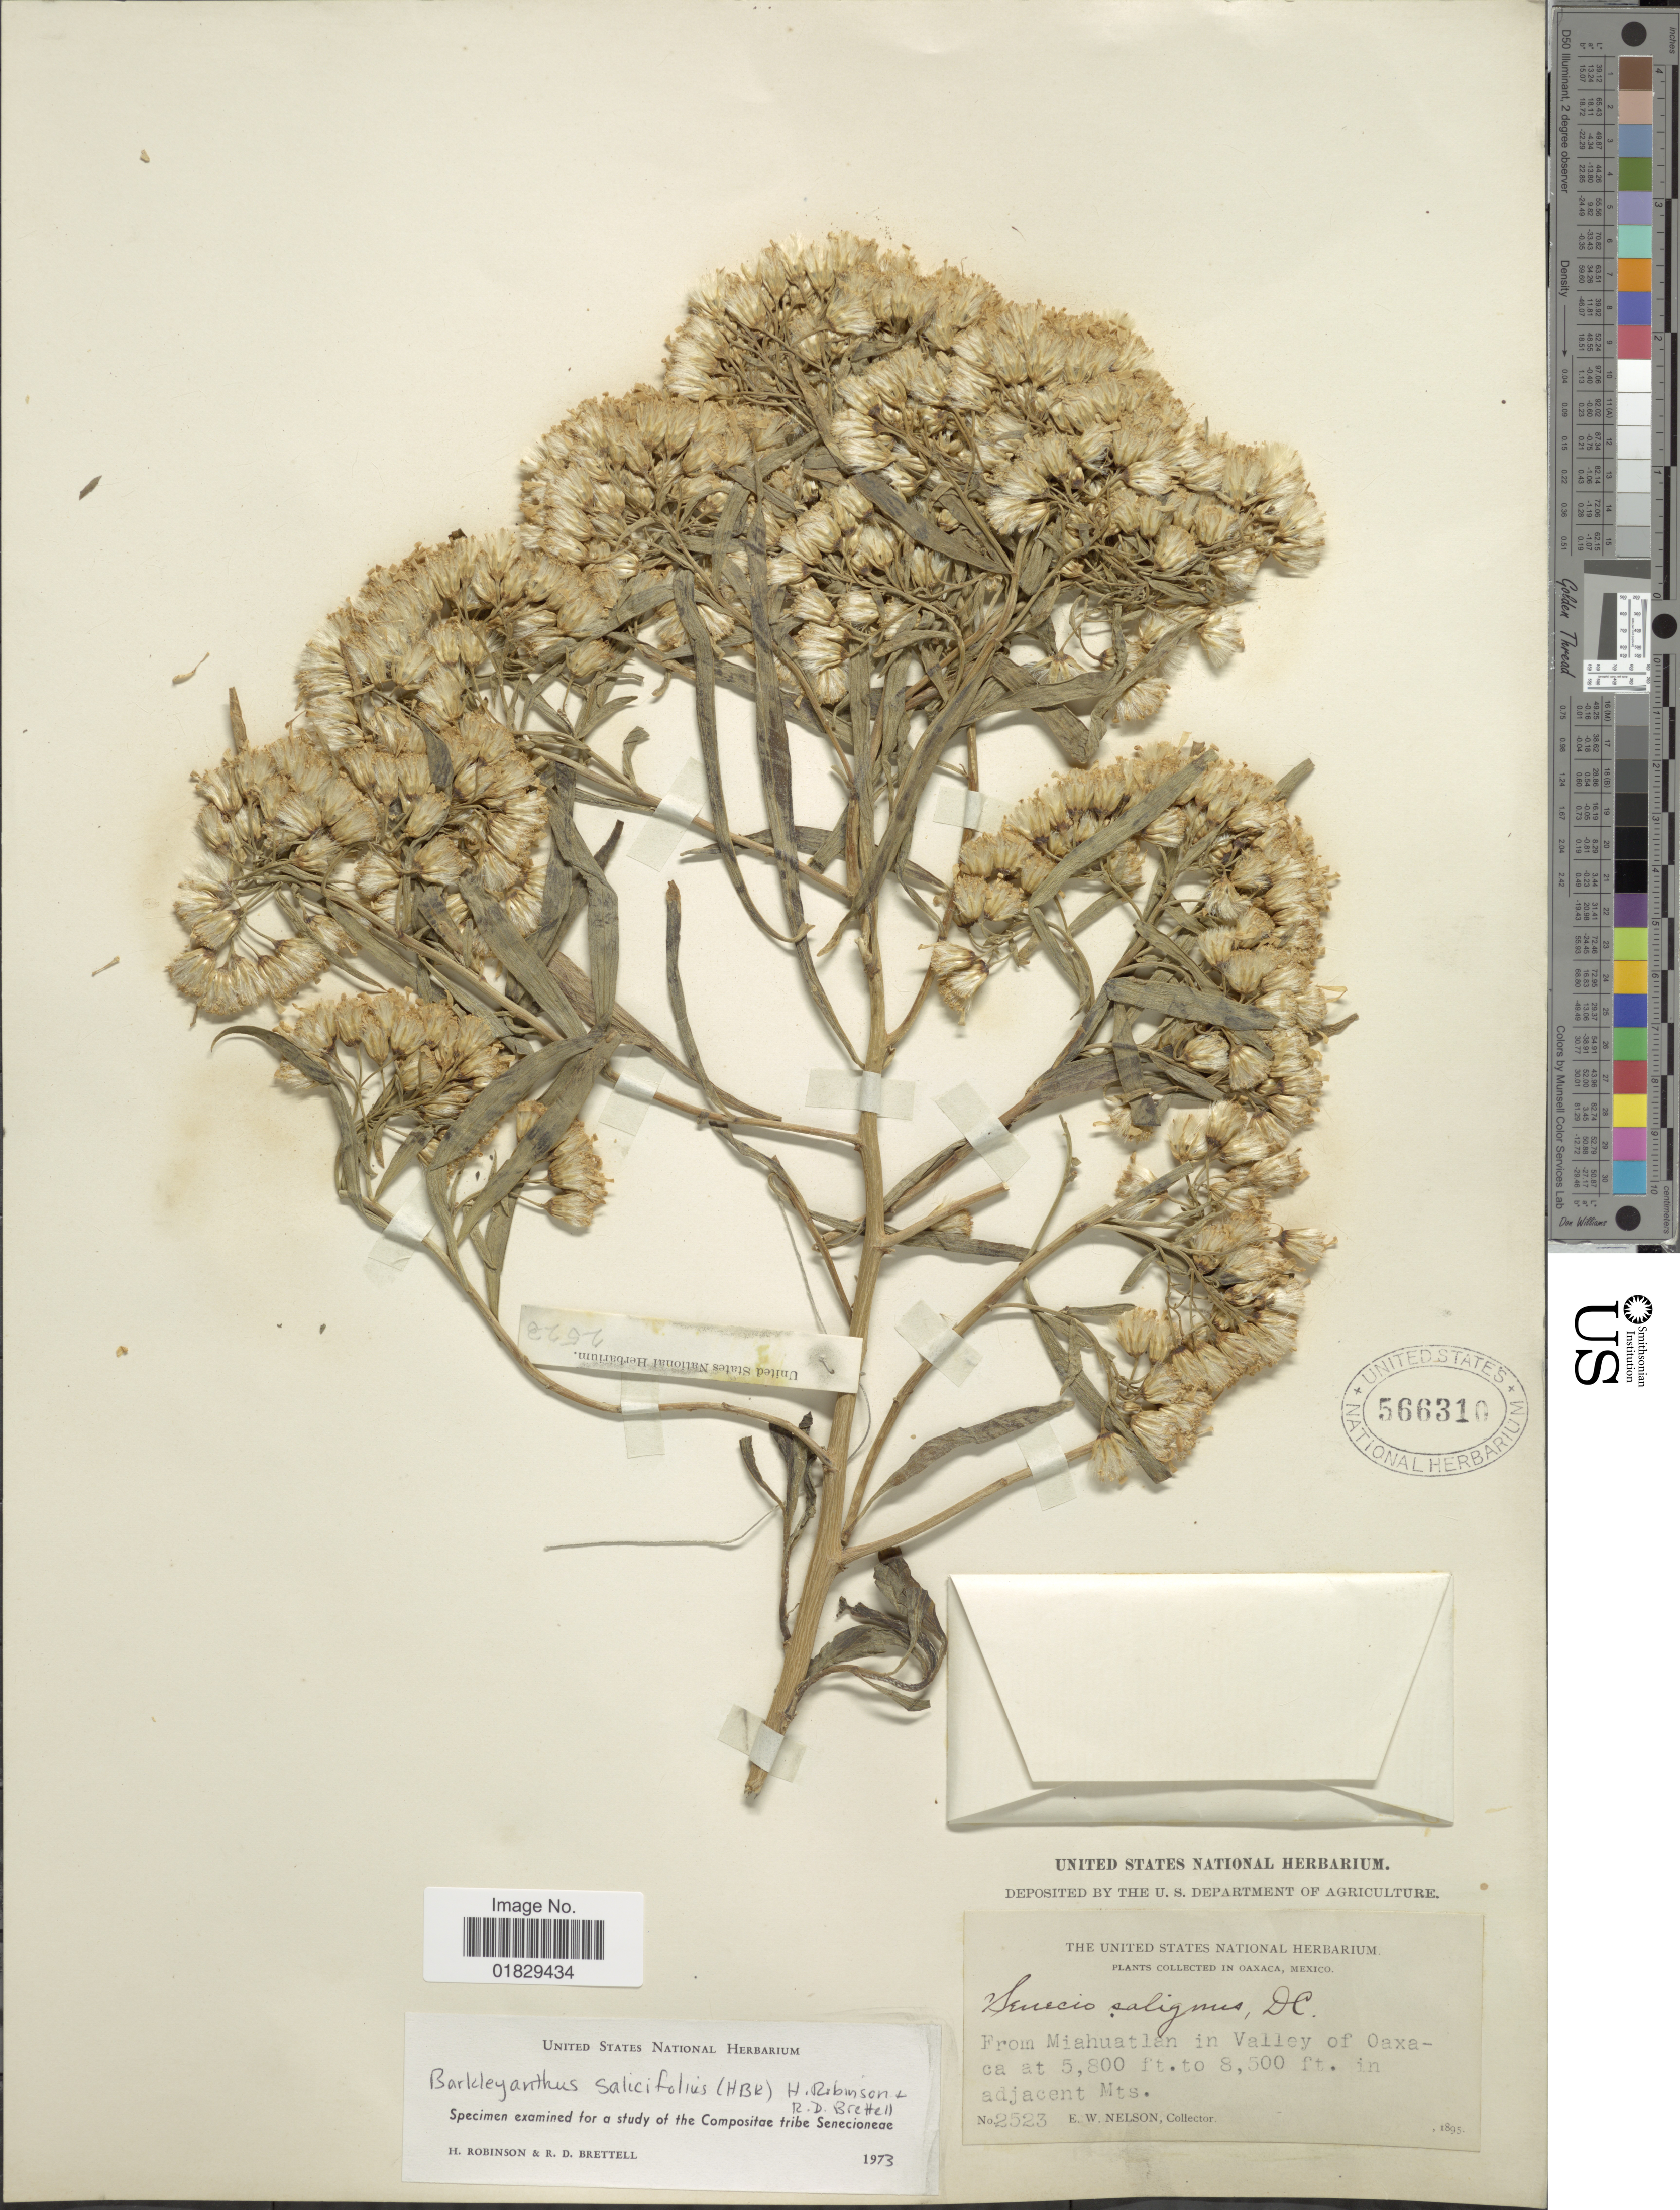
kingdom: Plantae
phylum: Tracheophyta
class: Magnoliopsida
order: Asterales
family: Asteraceae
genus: Barkleyanthus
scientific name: Barkleyanthus salicifolius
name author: (Kunth) H. Rob. & Brettell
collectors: E. W. Nelson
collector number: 2523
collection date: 1895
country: Mexico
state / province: Oaxaca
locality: From Miahuatlan in Valley of Oaxaca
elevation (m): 1768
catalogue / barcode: US 566310